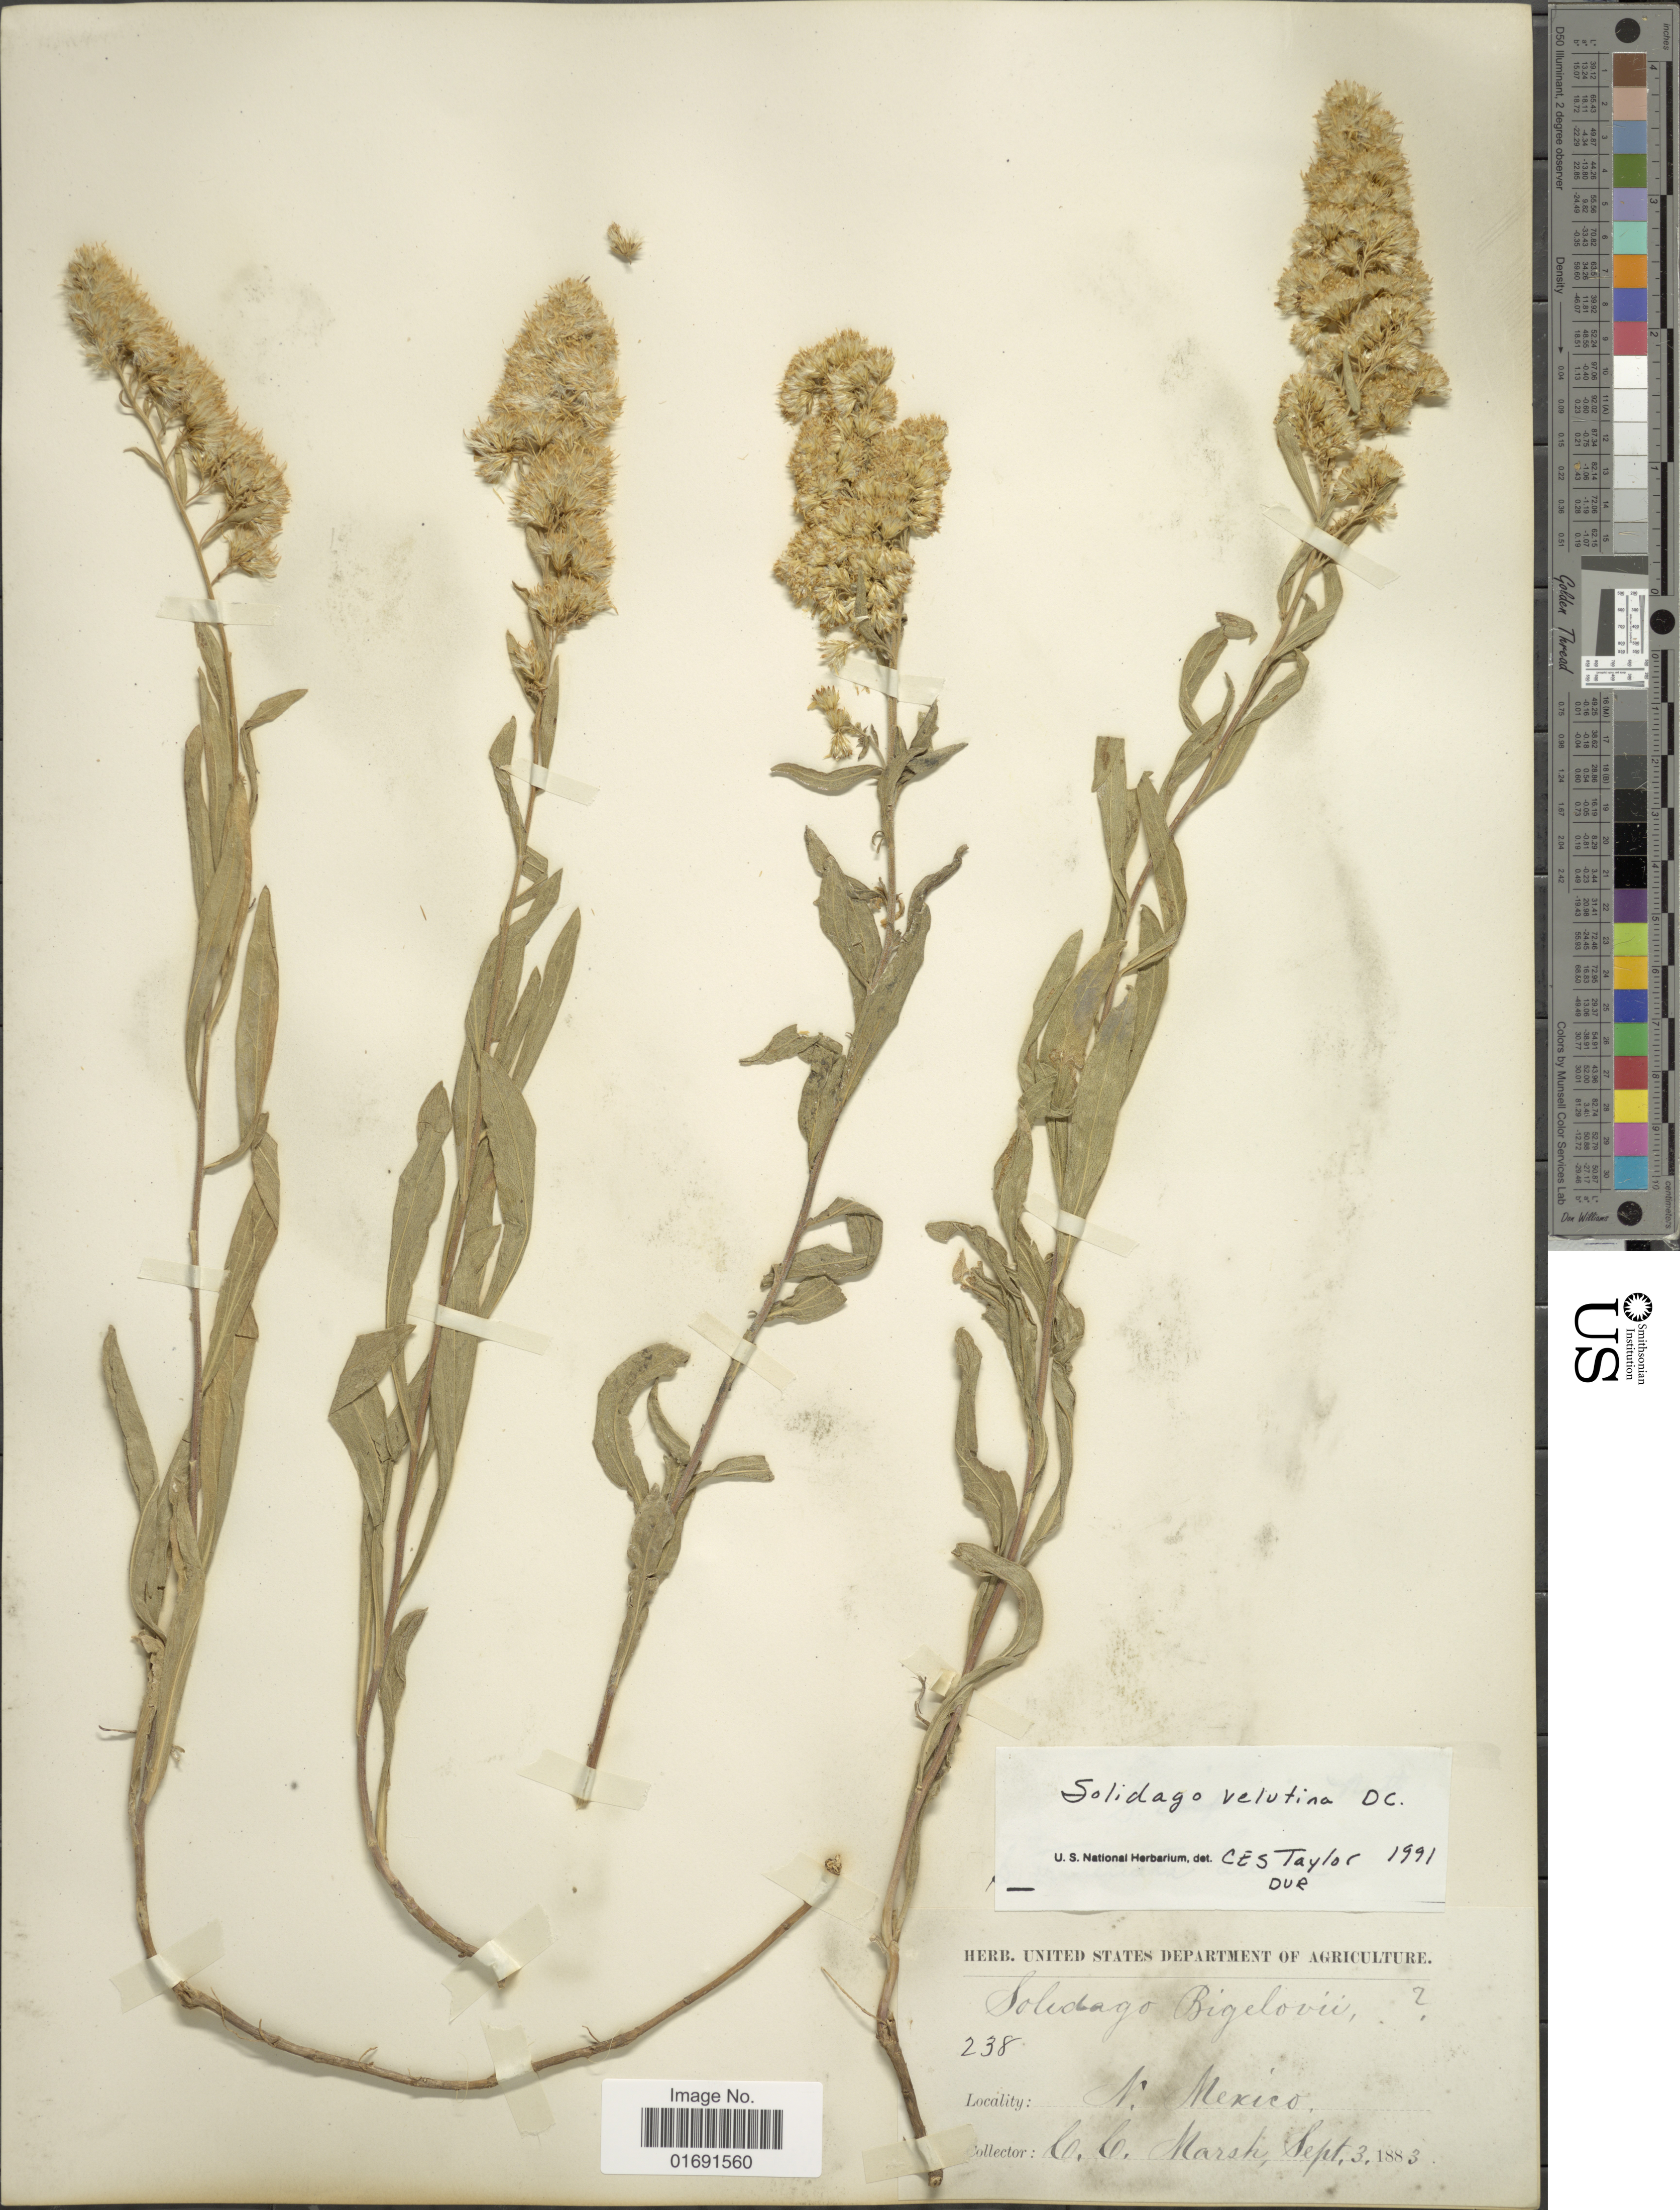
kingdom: Plantae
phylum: Tracheophyta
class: Magnoliopsida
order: Asterales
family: Asteraceae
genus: Solidago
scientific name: Solidago velutina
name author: DC.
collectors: C. C. Marsh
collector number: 238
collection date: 1883-09-03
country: United States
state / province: New Mexico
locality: N. Mexico